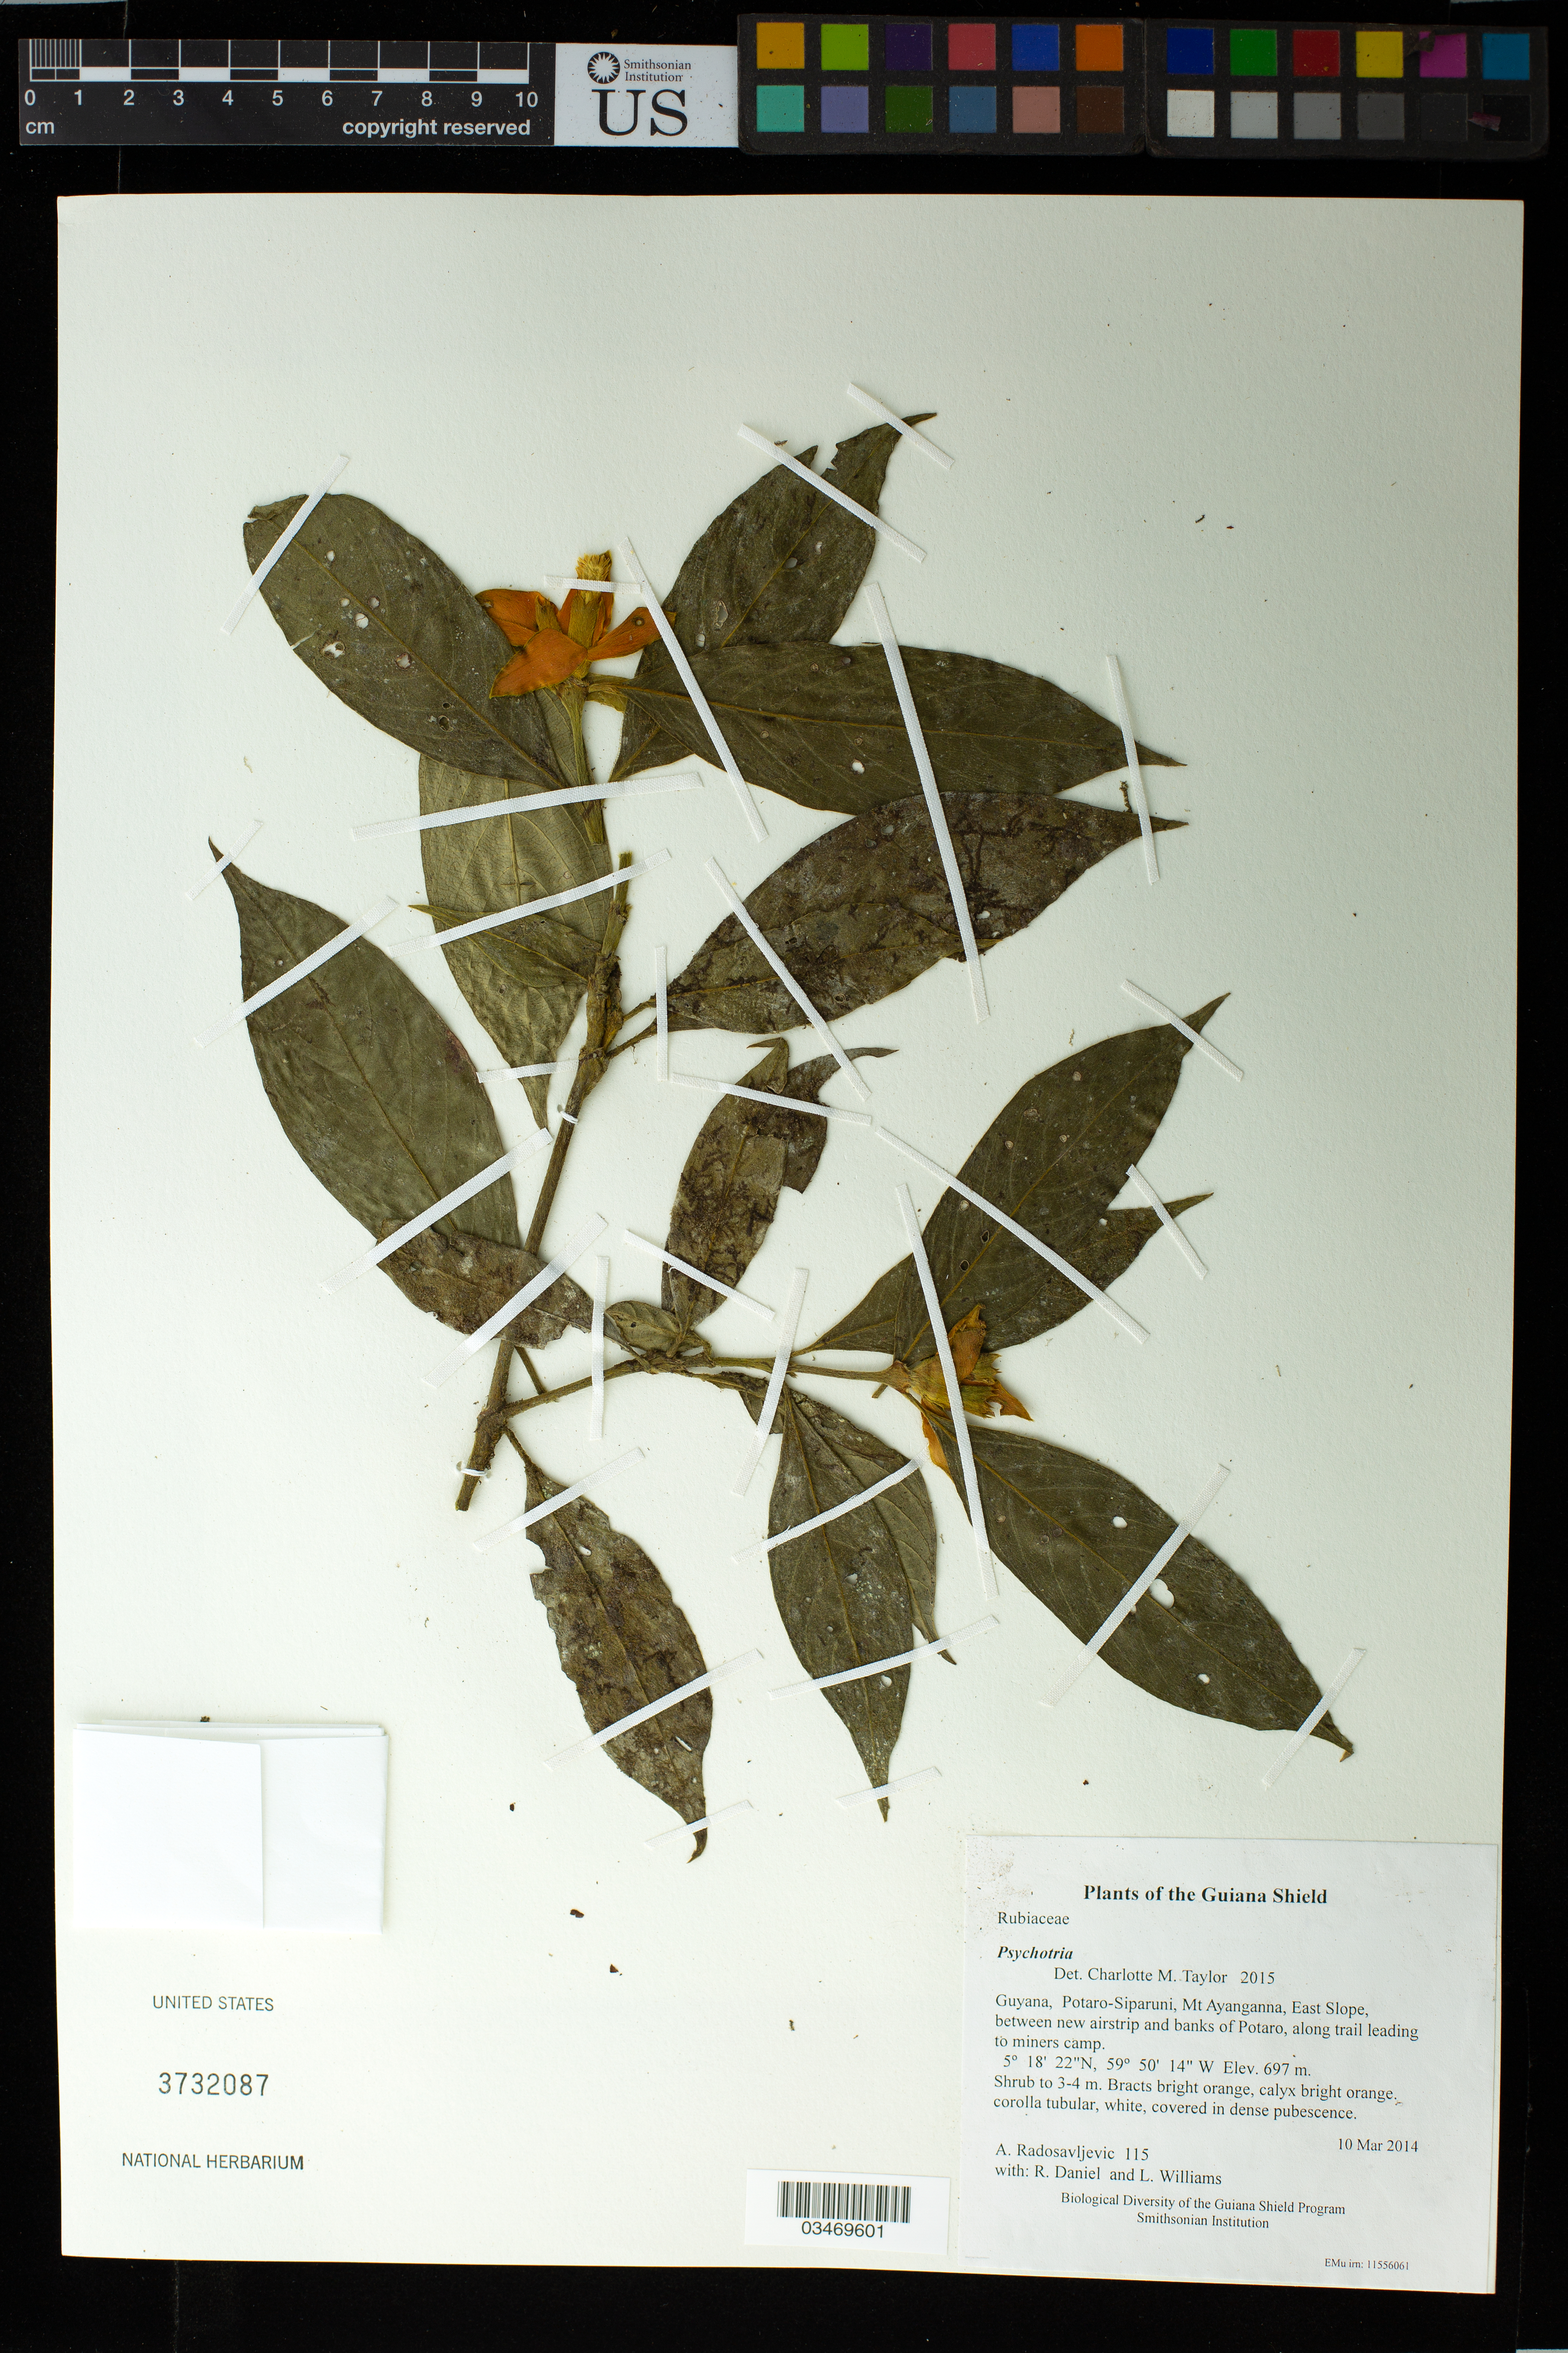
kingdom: Plantae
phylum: Tracheophyta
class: Magnoliopsida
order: Gentianales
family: Rubiaceae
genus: Psychotria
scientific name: Psychotria sp.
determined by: Taylor, Charlotte M.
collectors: A. Radosavljevic, R. Daniel & L. Williams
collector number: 115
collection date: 2014-03-10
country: Guyana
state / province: Potaro-Siparuni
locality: Mt Ayanganna, East Slope, between new airstrip and banks of Potaro, along trail leading to miners camp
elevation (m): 697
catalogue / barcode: US 3732087